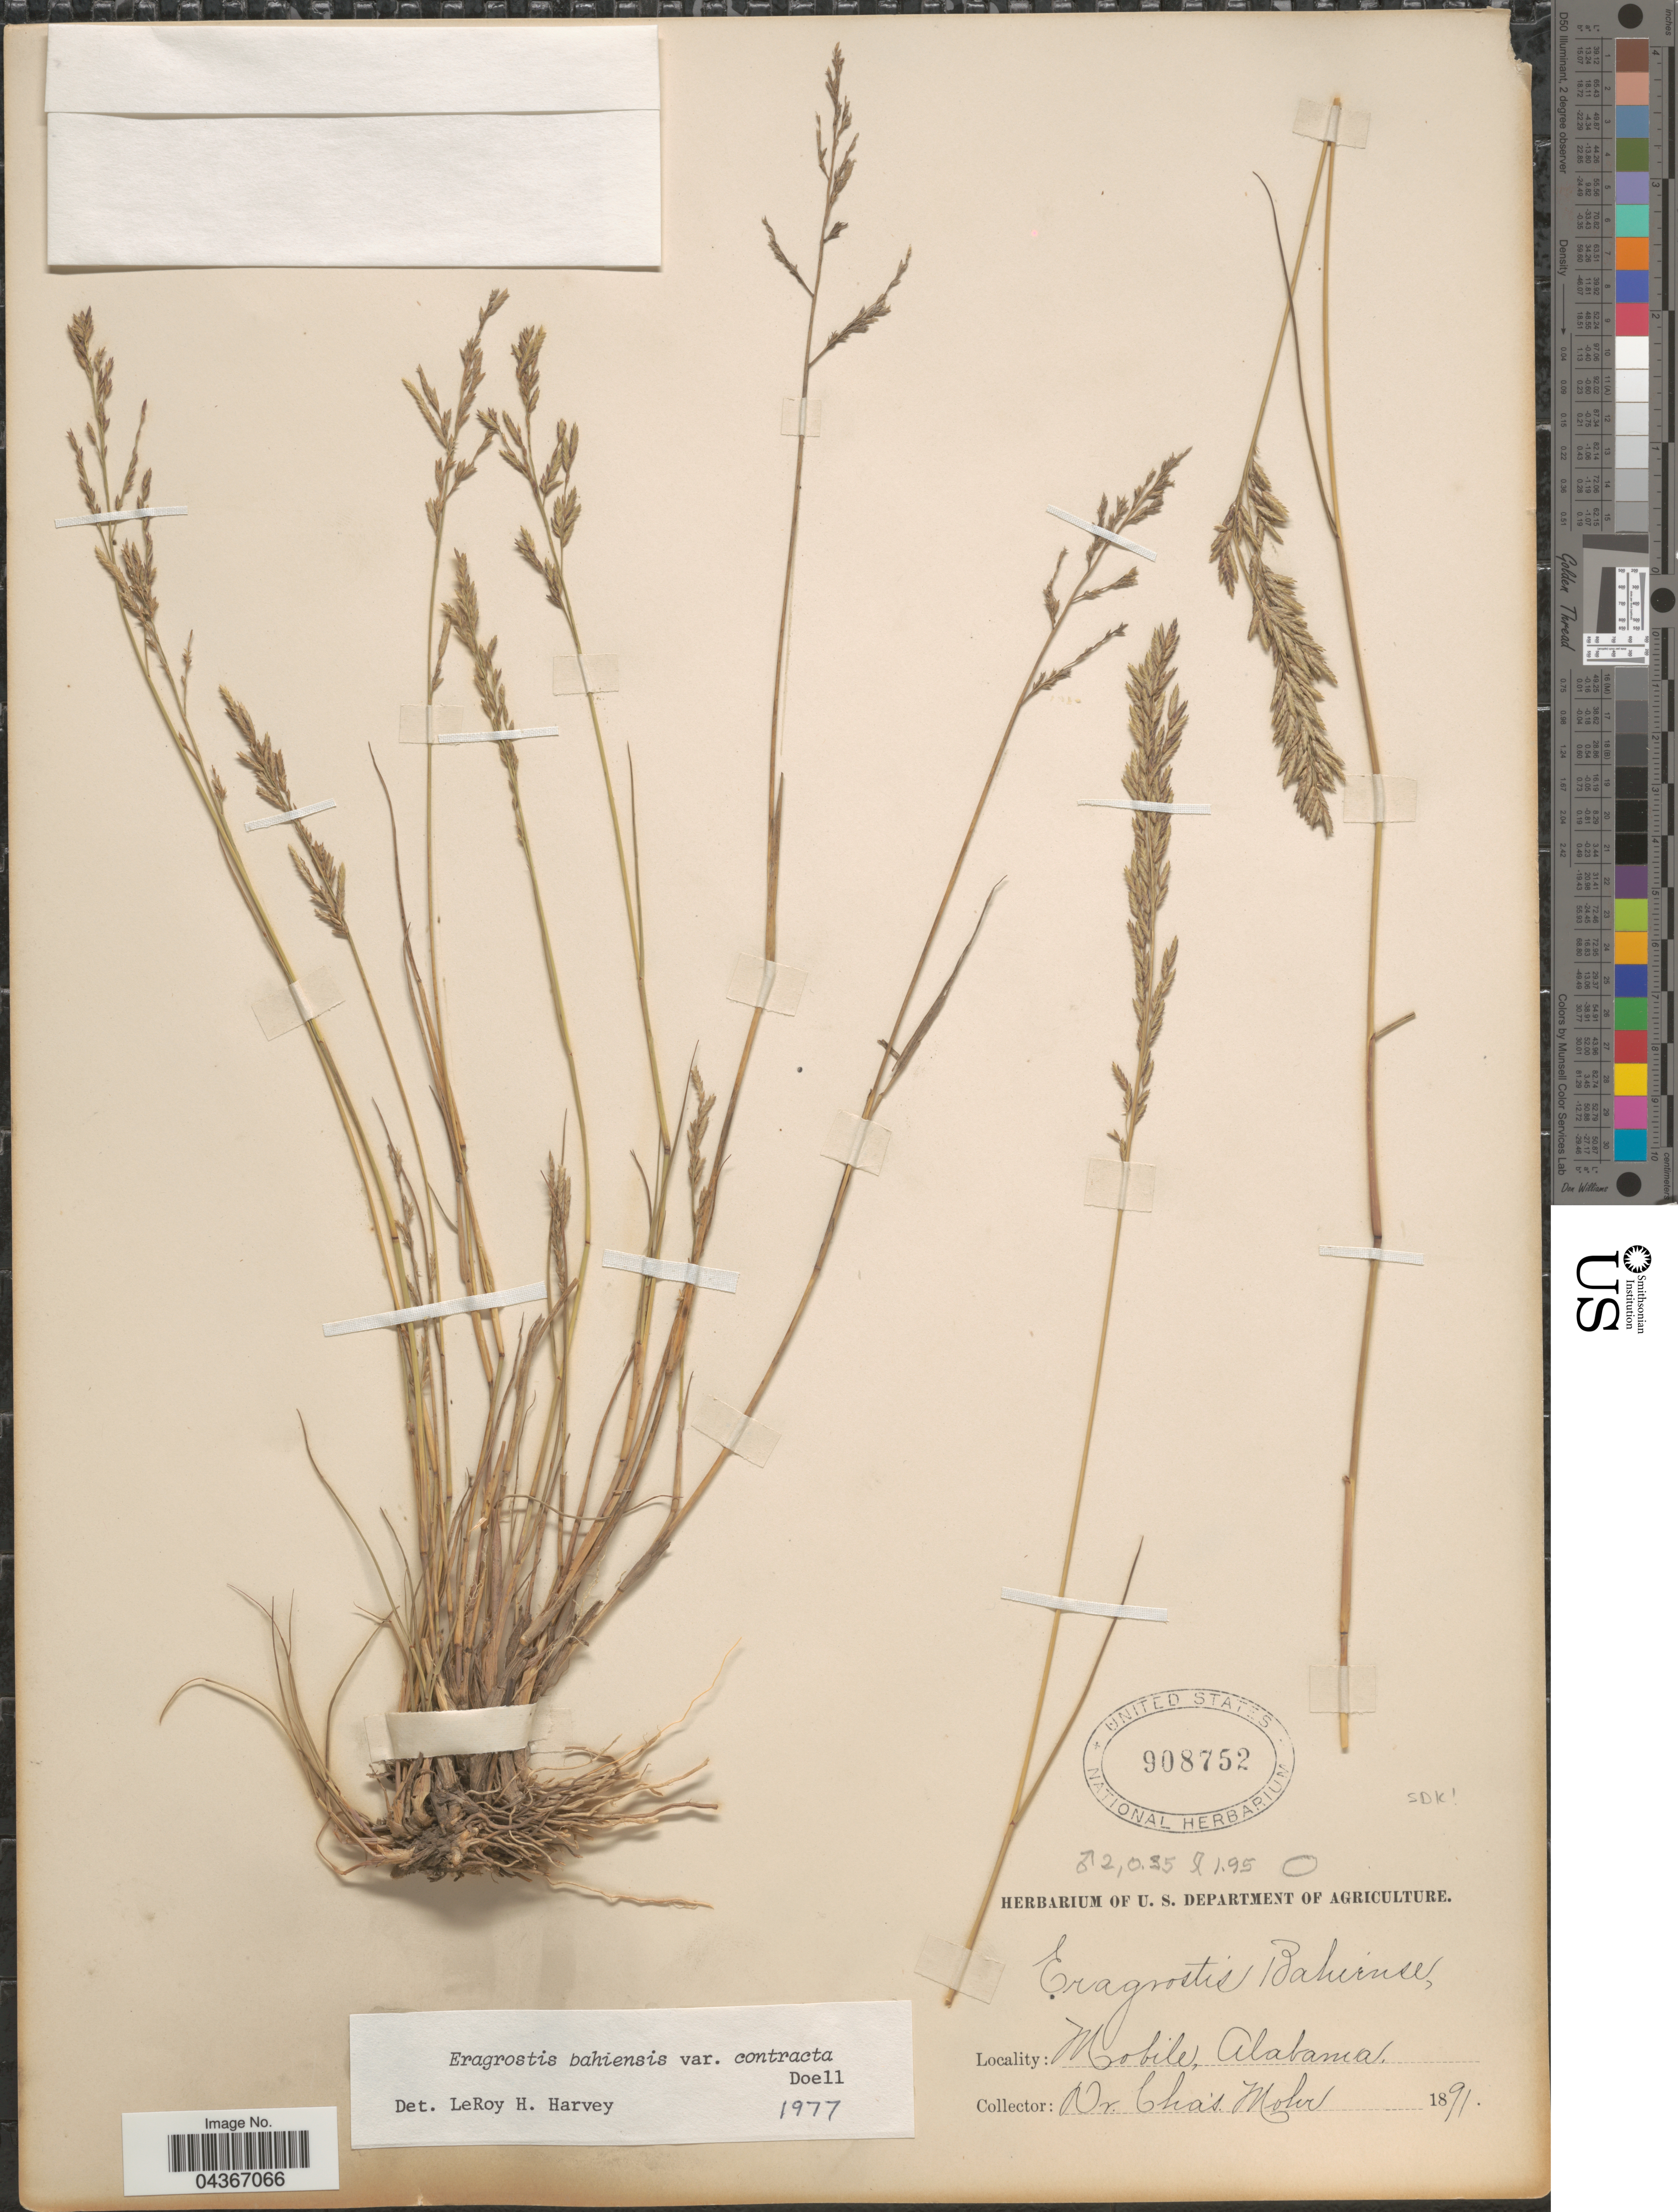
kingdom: Plantae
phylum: Tracheophyta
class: Liliopsida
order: Poales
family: Poaceae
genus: Eragrostis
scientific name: Eragrostis bahiensis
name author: Schrad. ex Schult.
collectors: Mohr, C. T. (herbarium)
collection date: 1891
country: United States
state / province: Alabama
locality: Mobile.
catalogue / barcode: US 908752